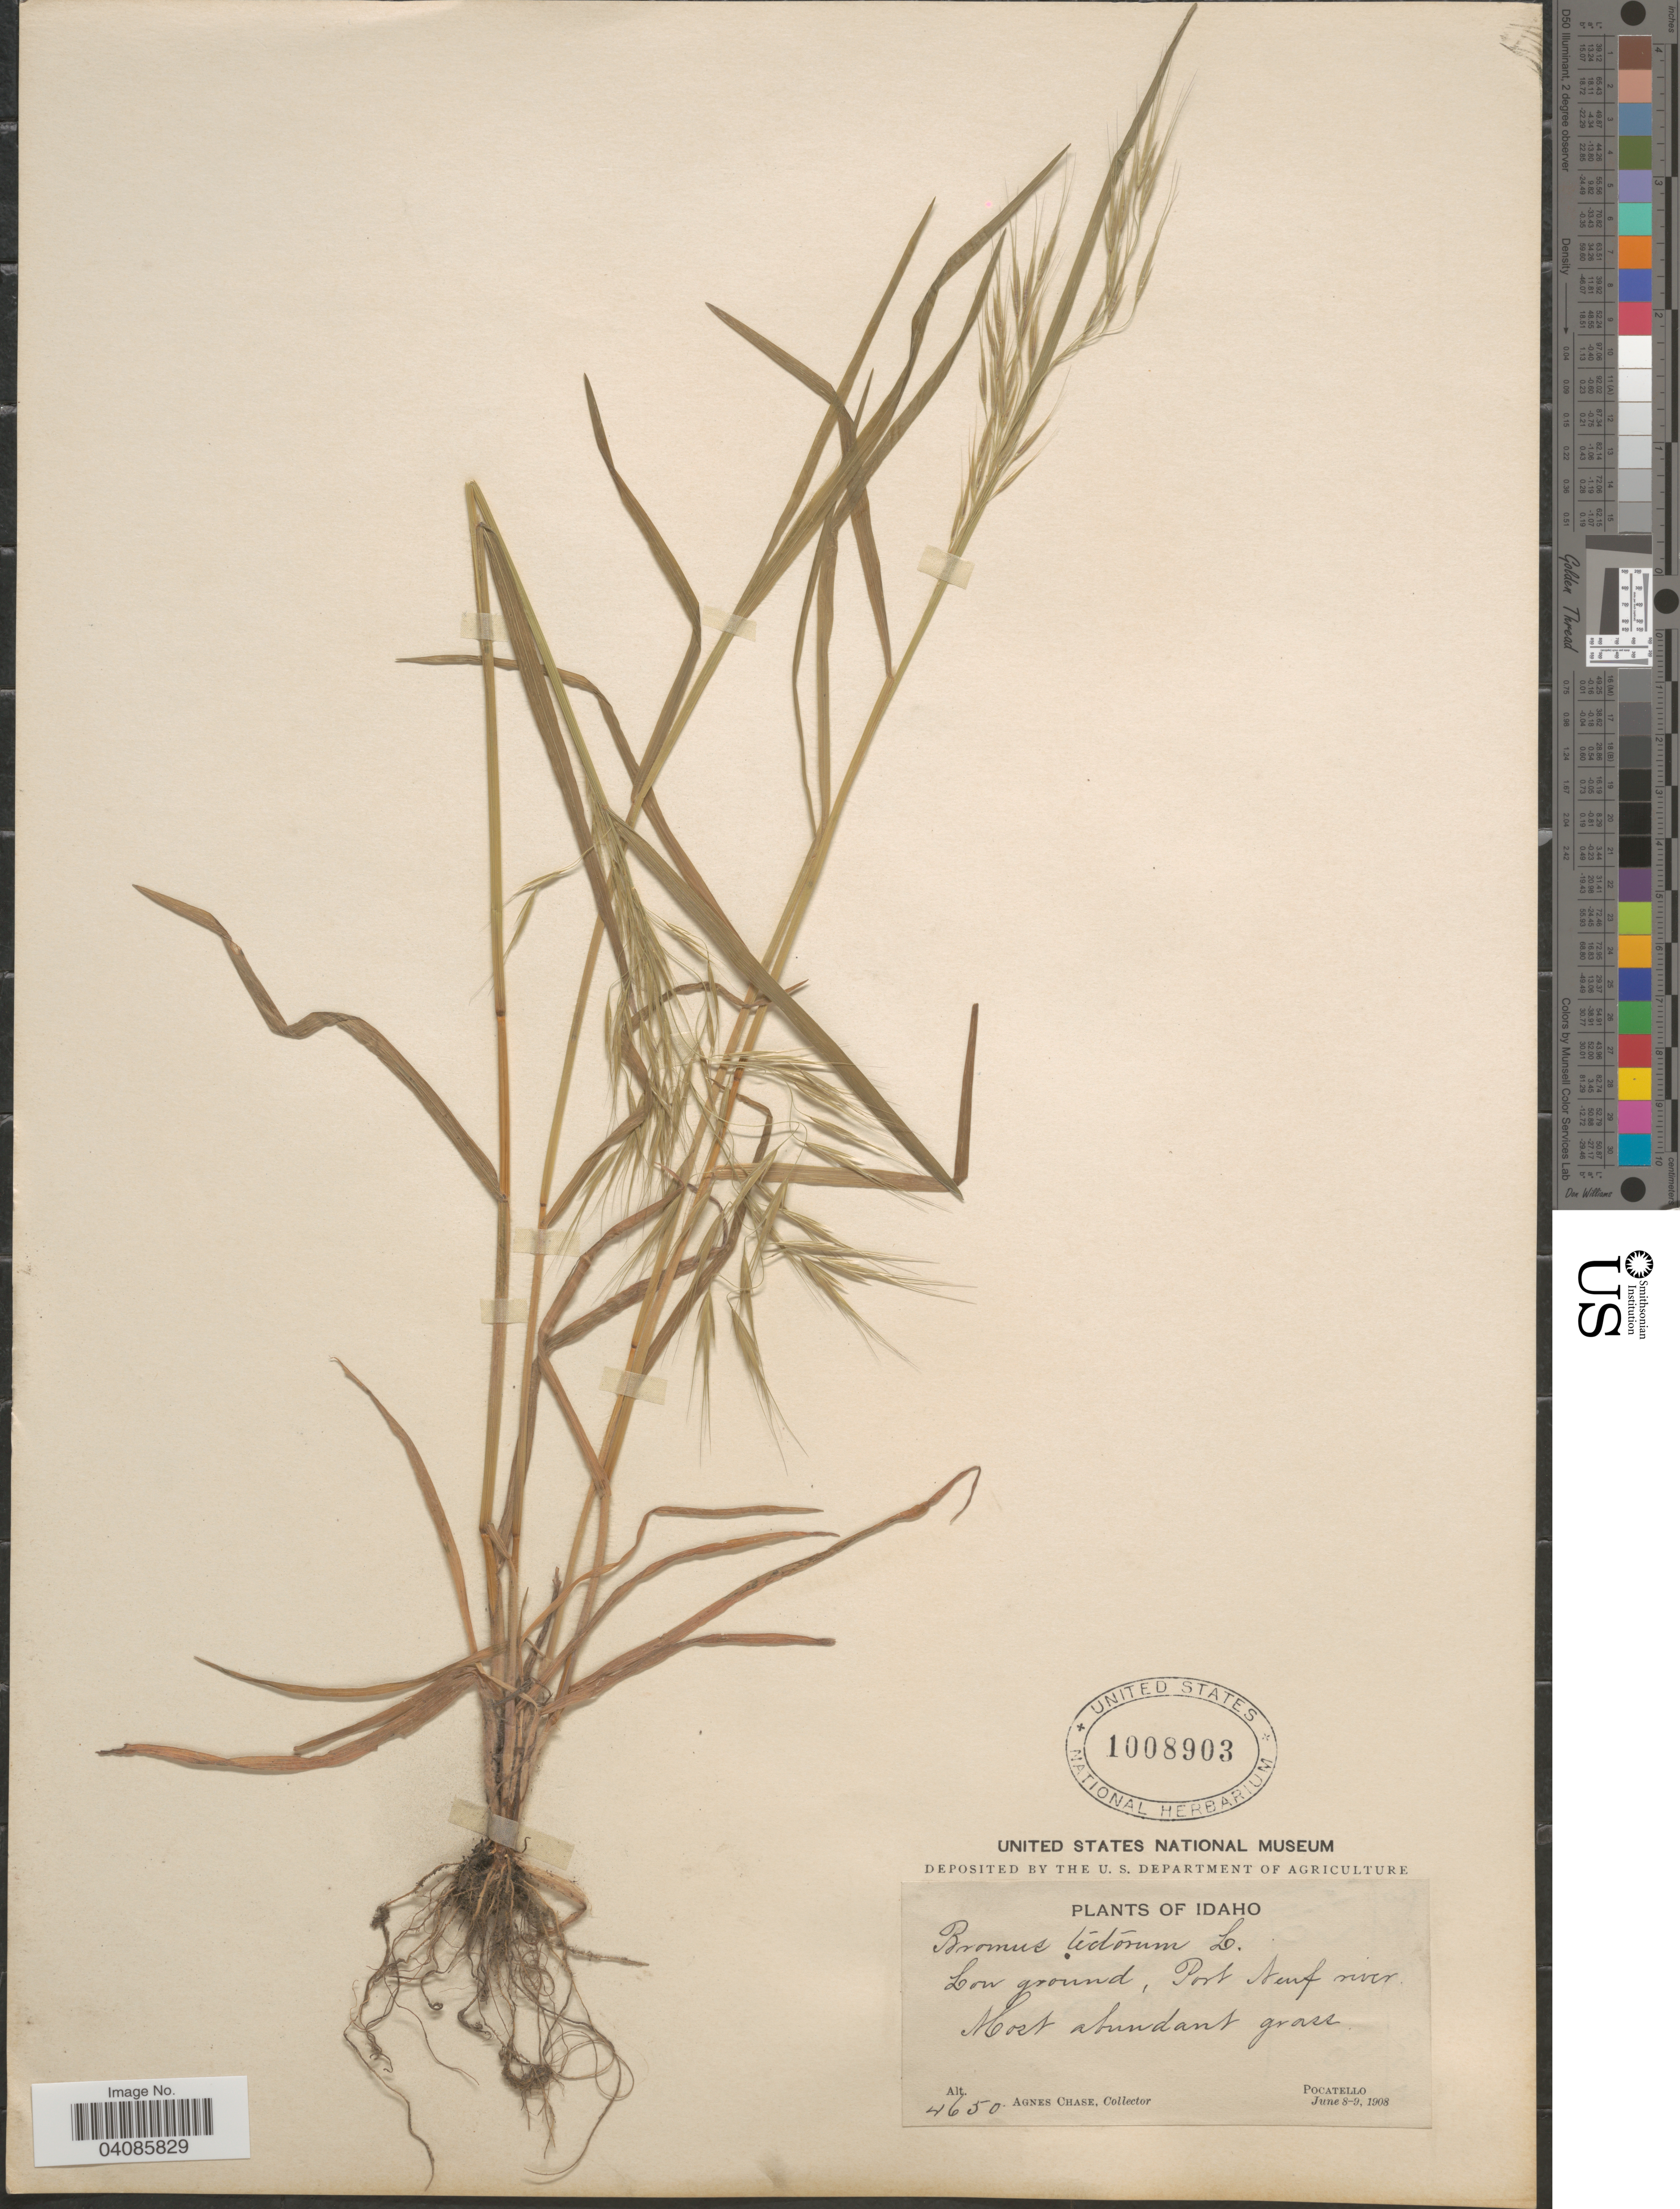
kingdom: Plantae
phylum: Tracheophyta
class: Liliopsida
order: Poales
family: Poaceae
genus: Bromus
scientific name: Bromus tectorum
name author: L.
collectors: A. Chase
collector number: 4650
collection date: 1908-06-08/1908-06-09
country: United States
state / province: Idaho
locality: Low ground, Port Neuf river. Most abundant grass. Pocatello.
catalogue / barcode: US 1008903